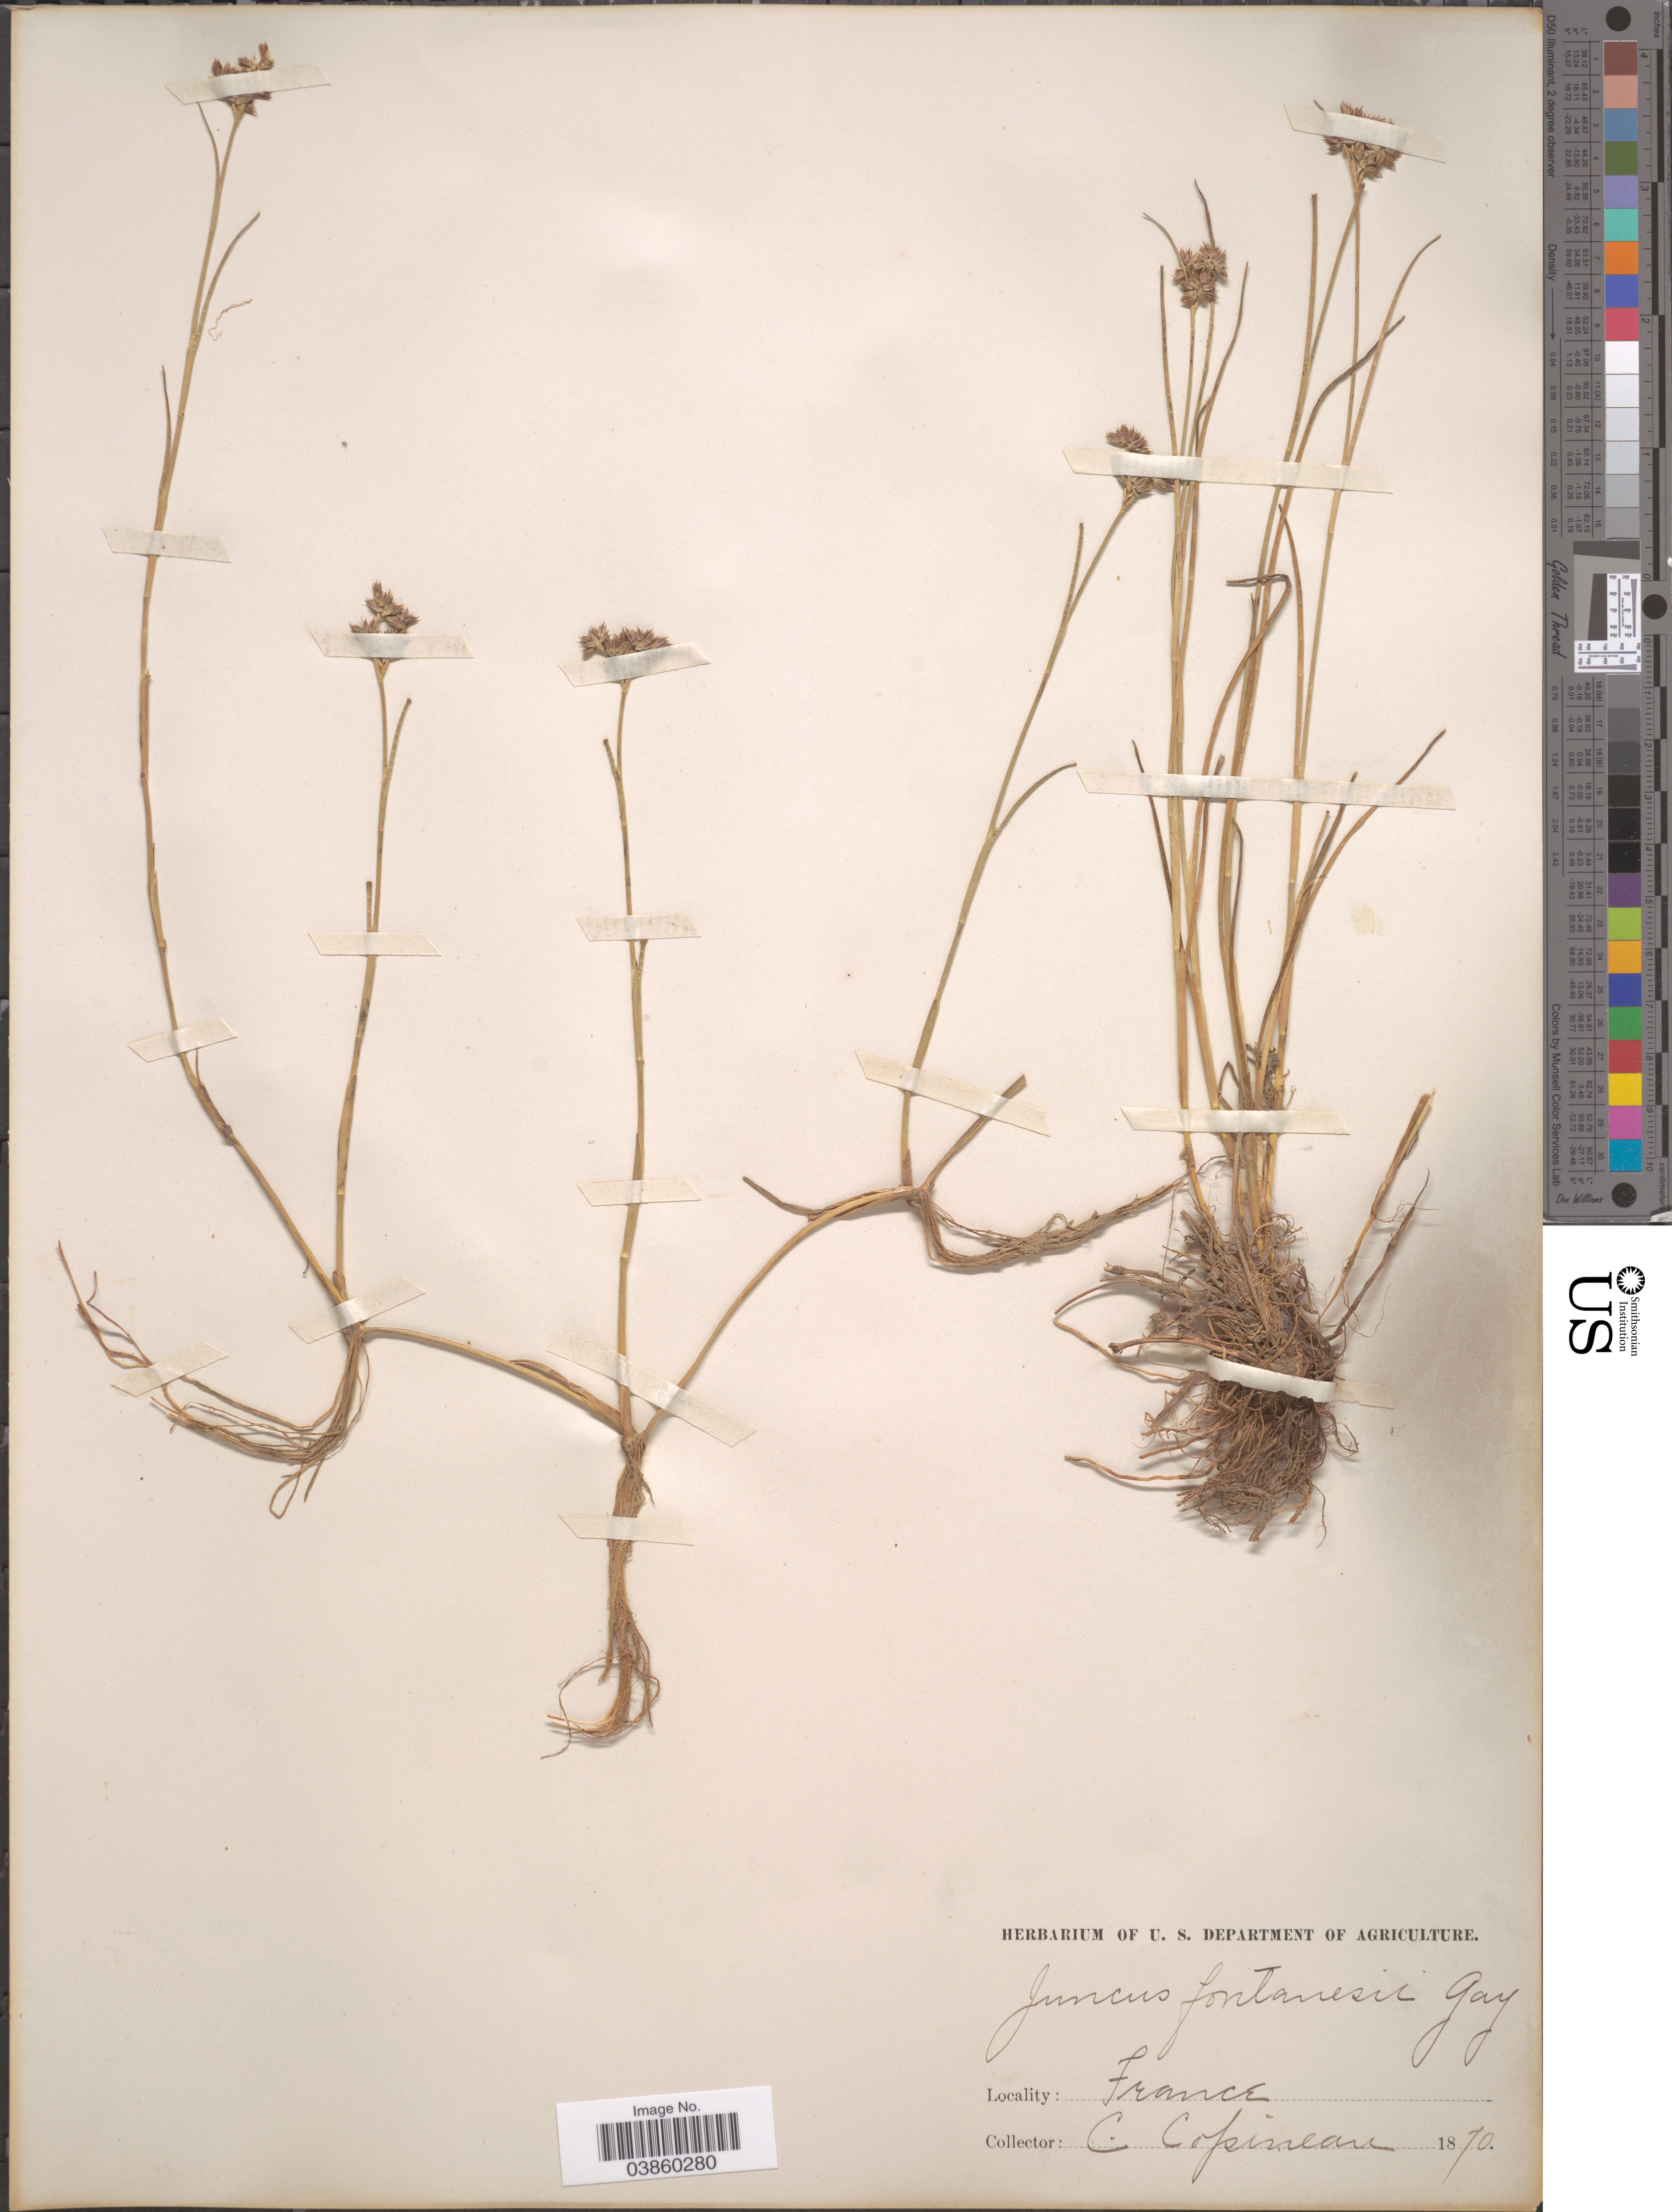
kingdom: Plantae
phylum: Tracheophyta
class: Liliopsida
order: Poales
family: Juncaceae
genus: Juncus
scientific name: Juncus fontanesii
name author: J. Gay ex Laharpe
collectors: C. Copineau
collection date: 1870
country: France